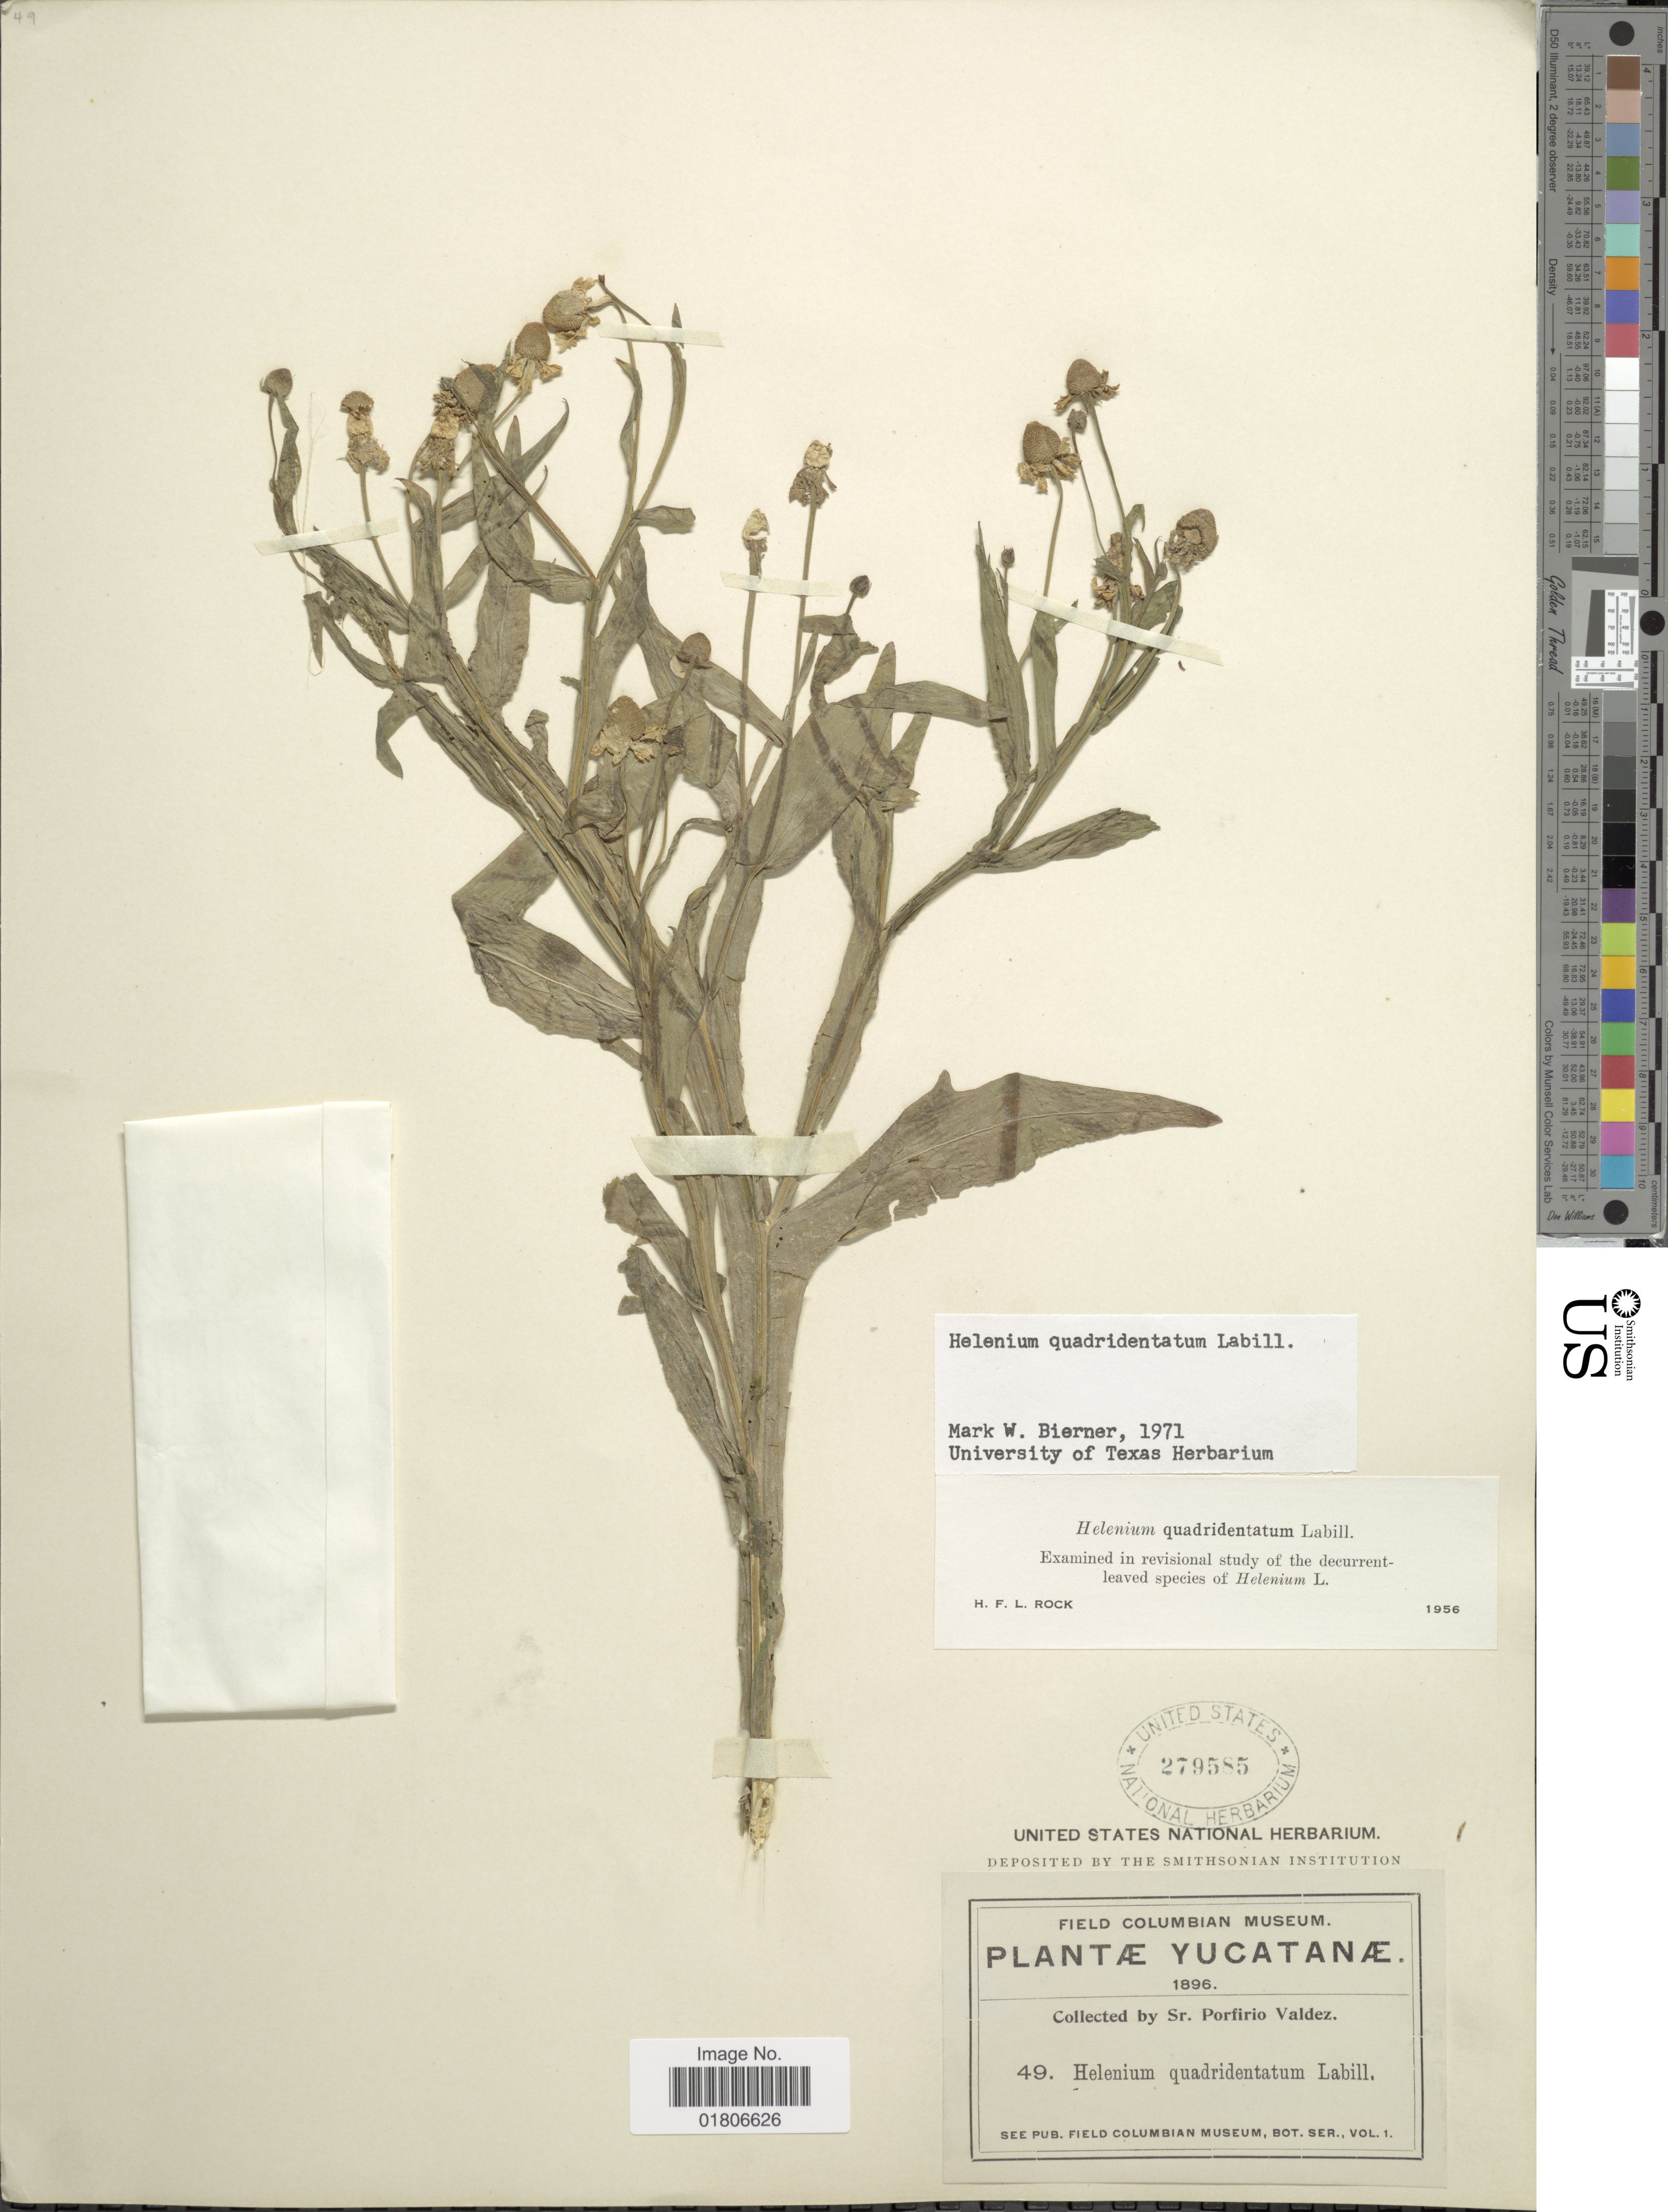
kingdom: Plantae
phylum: Tracheophyta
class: Magnoliopsida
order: Asterales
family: Asteraceae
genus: Helenium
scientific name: Helenium quadridentatum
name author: Labill.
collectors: P. Valdez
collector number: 49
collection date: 1896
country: Mexico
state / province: Yucatán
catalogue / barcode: US 279585